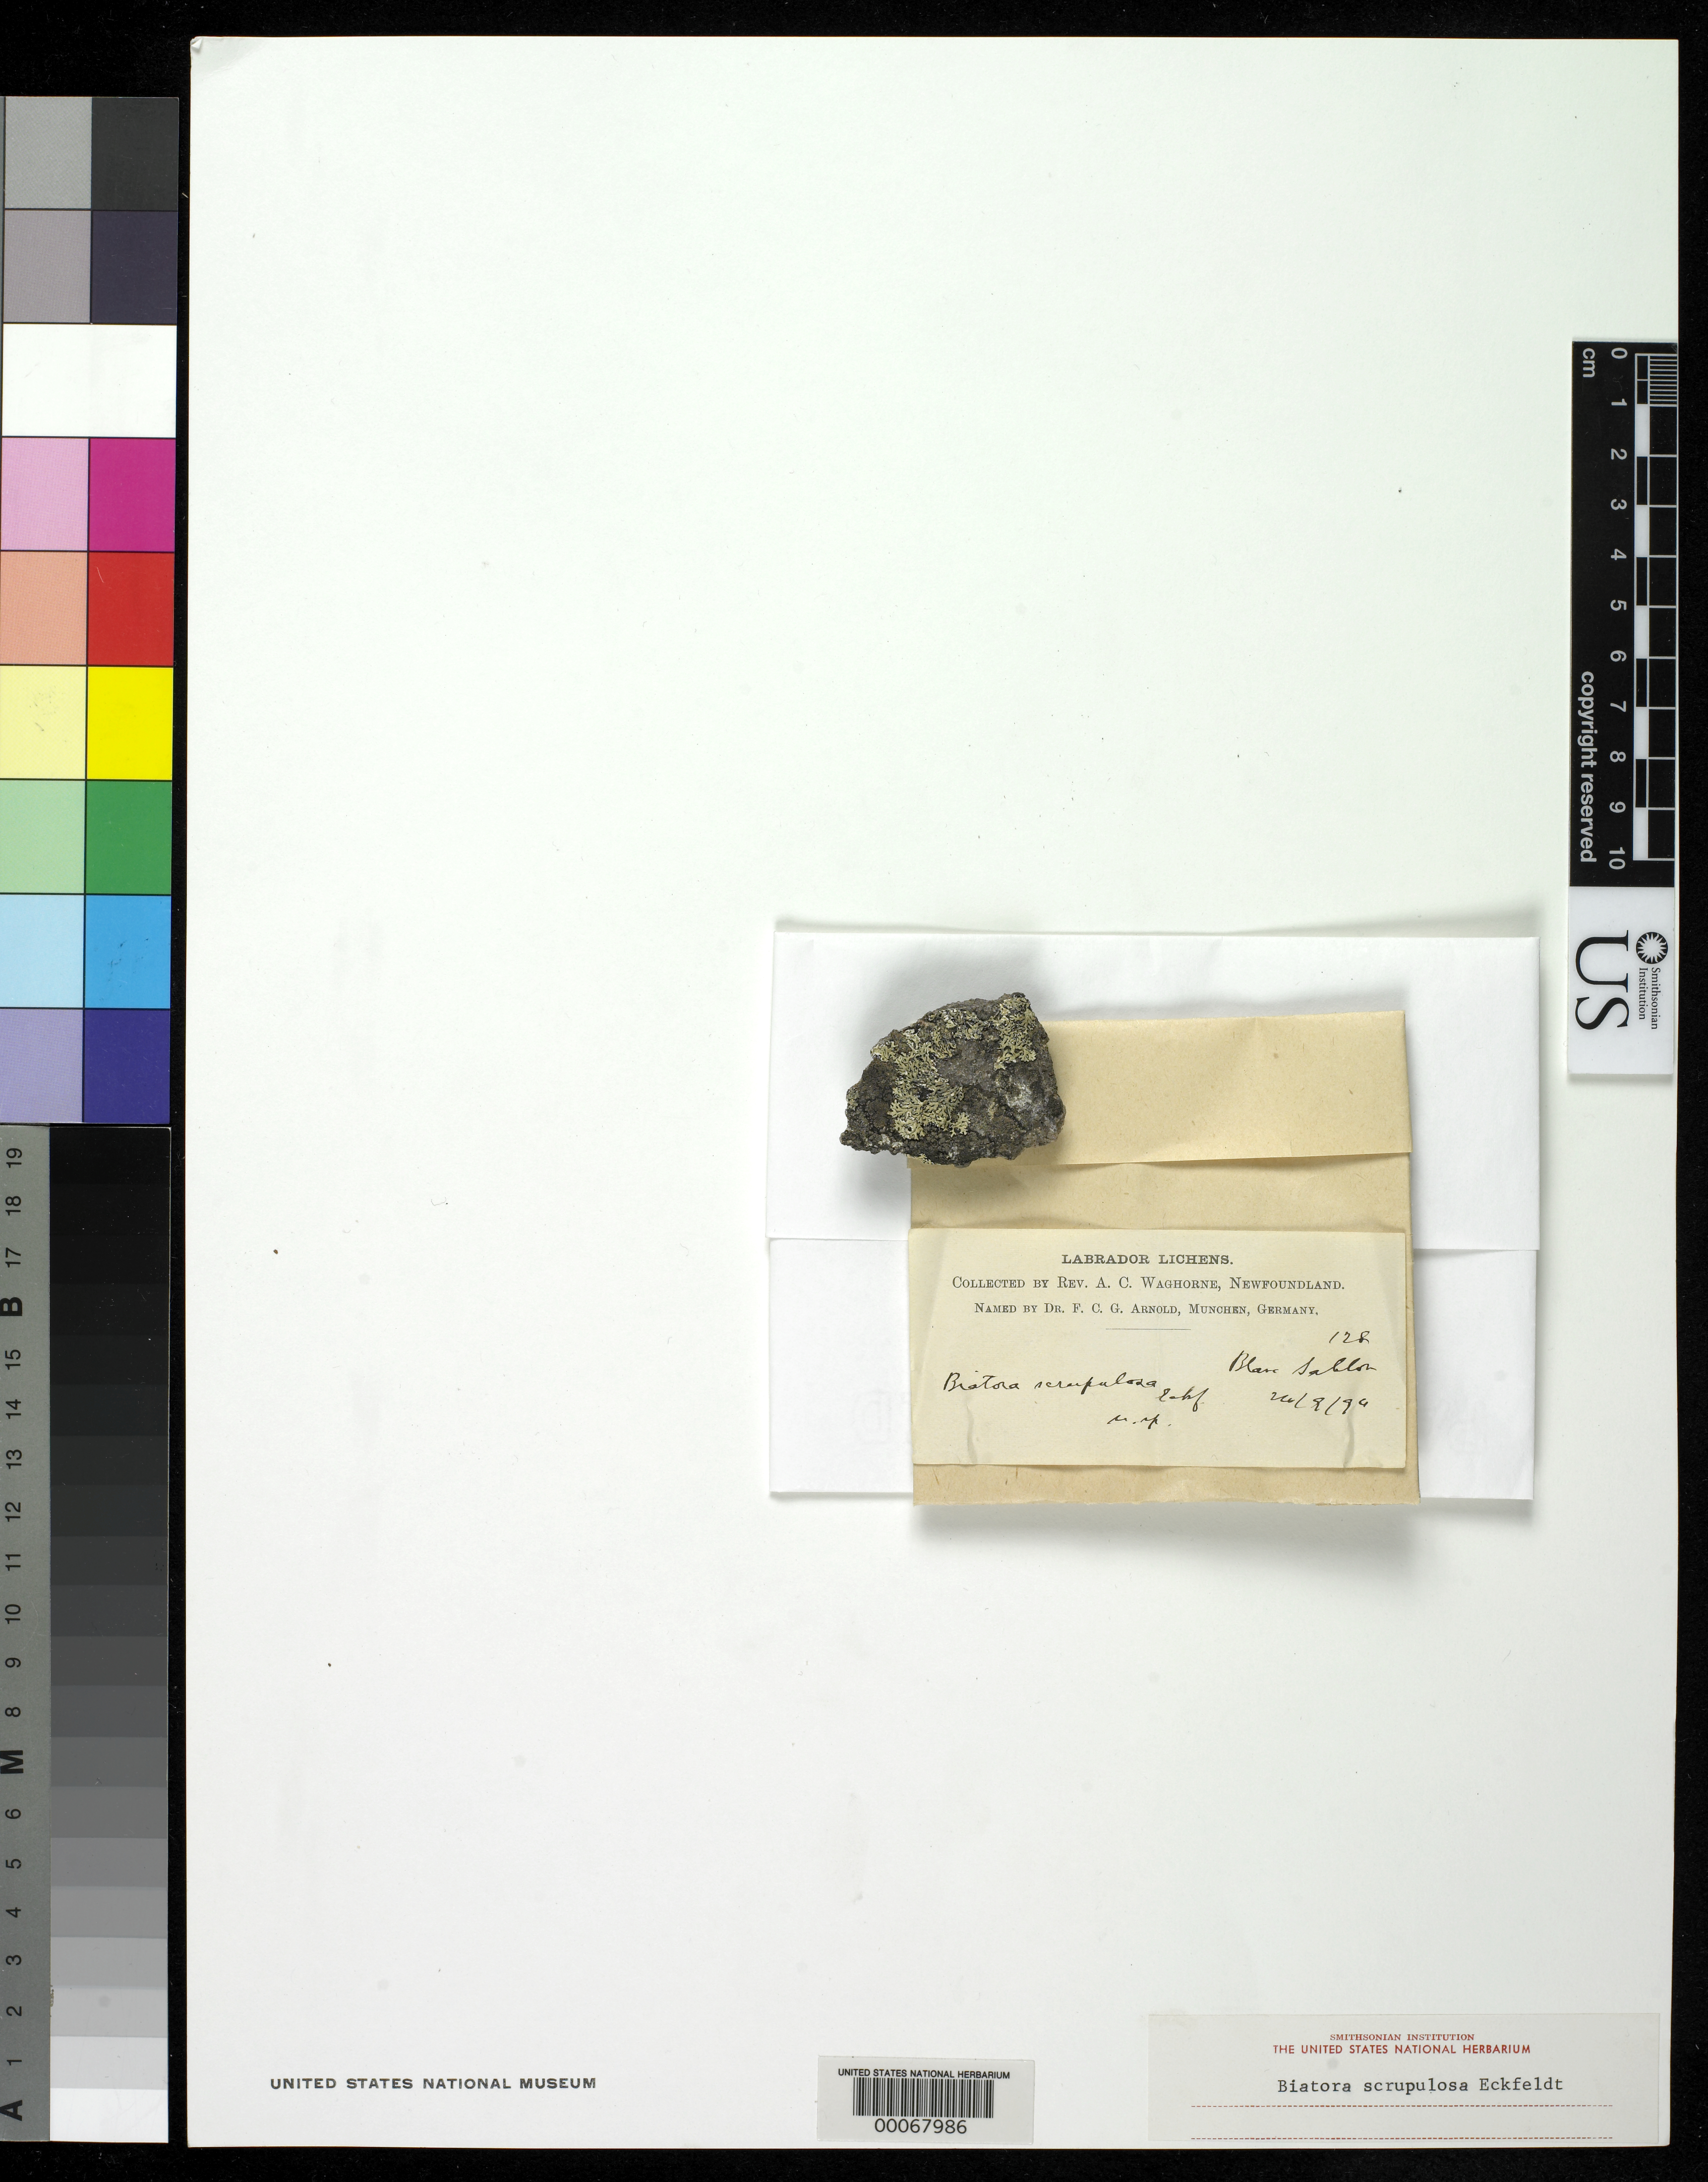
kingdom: Fungi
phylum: Ascomycota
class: Lecanoromycetes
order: Lecanorales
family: Ramalinaceae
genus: Biatora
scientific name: Biatora scrupulosa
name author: Eckfeldt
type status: Isotype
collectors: A. Waghorne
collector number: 128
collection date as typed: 24 Sep 1890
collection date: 1890-09-24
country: Canada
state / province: Newfoundland and Labrador